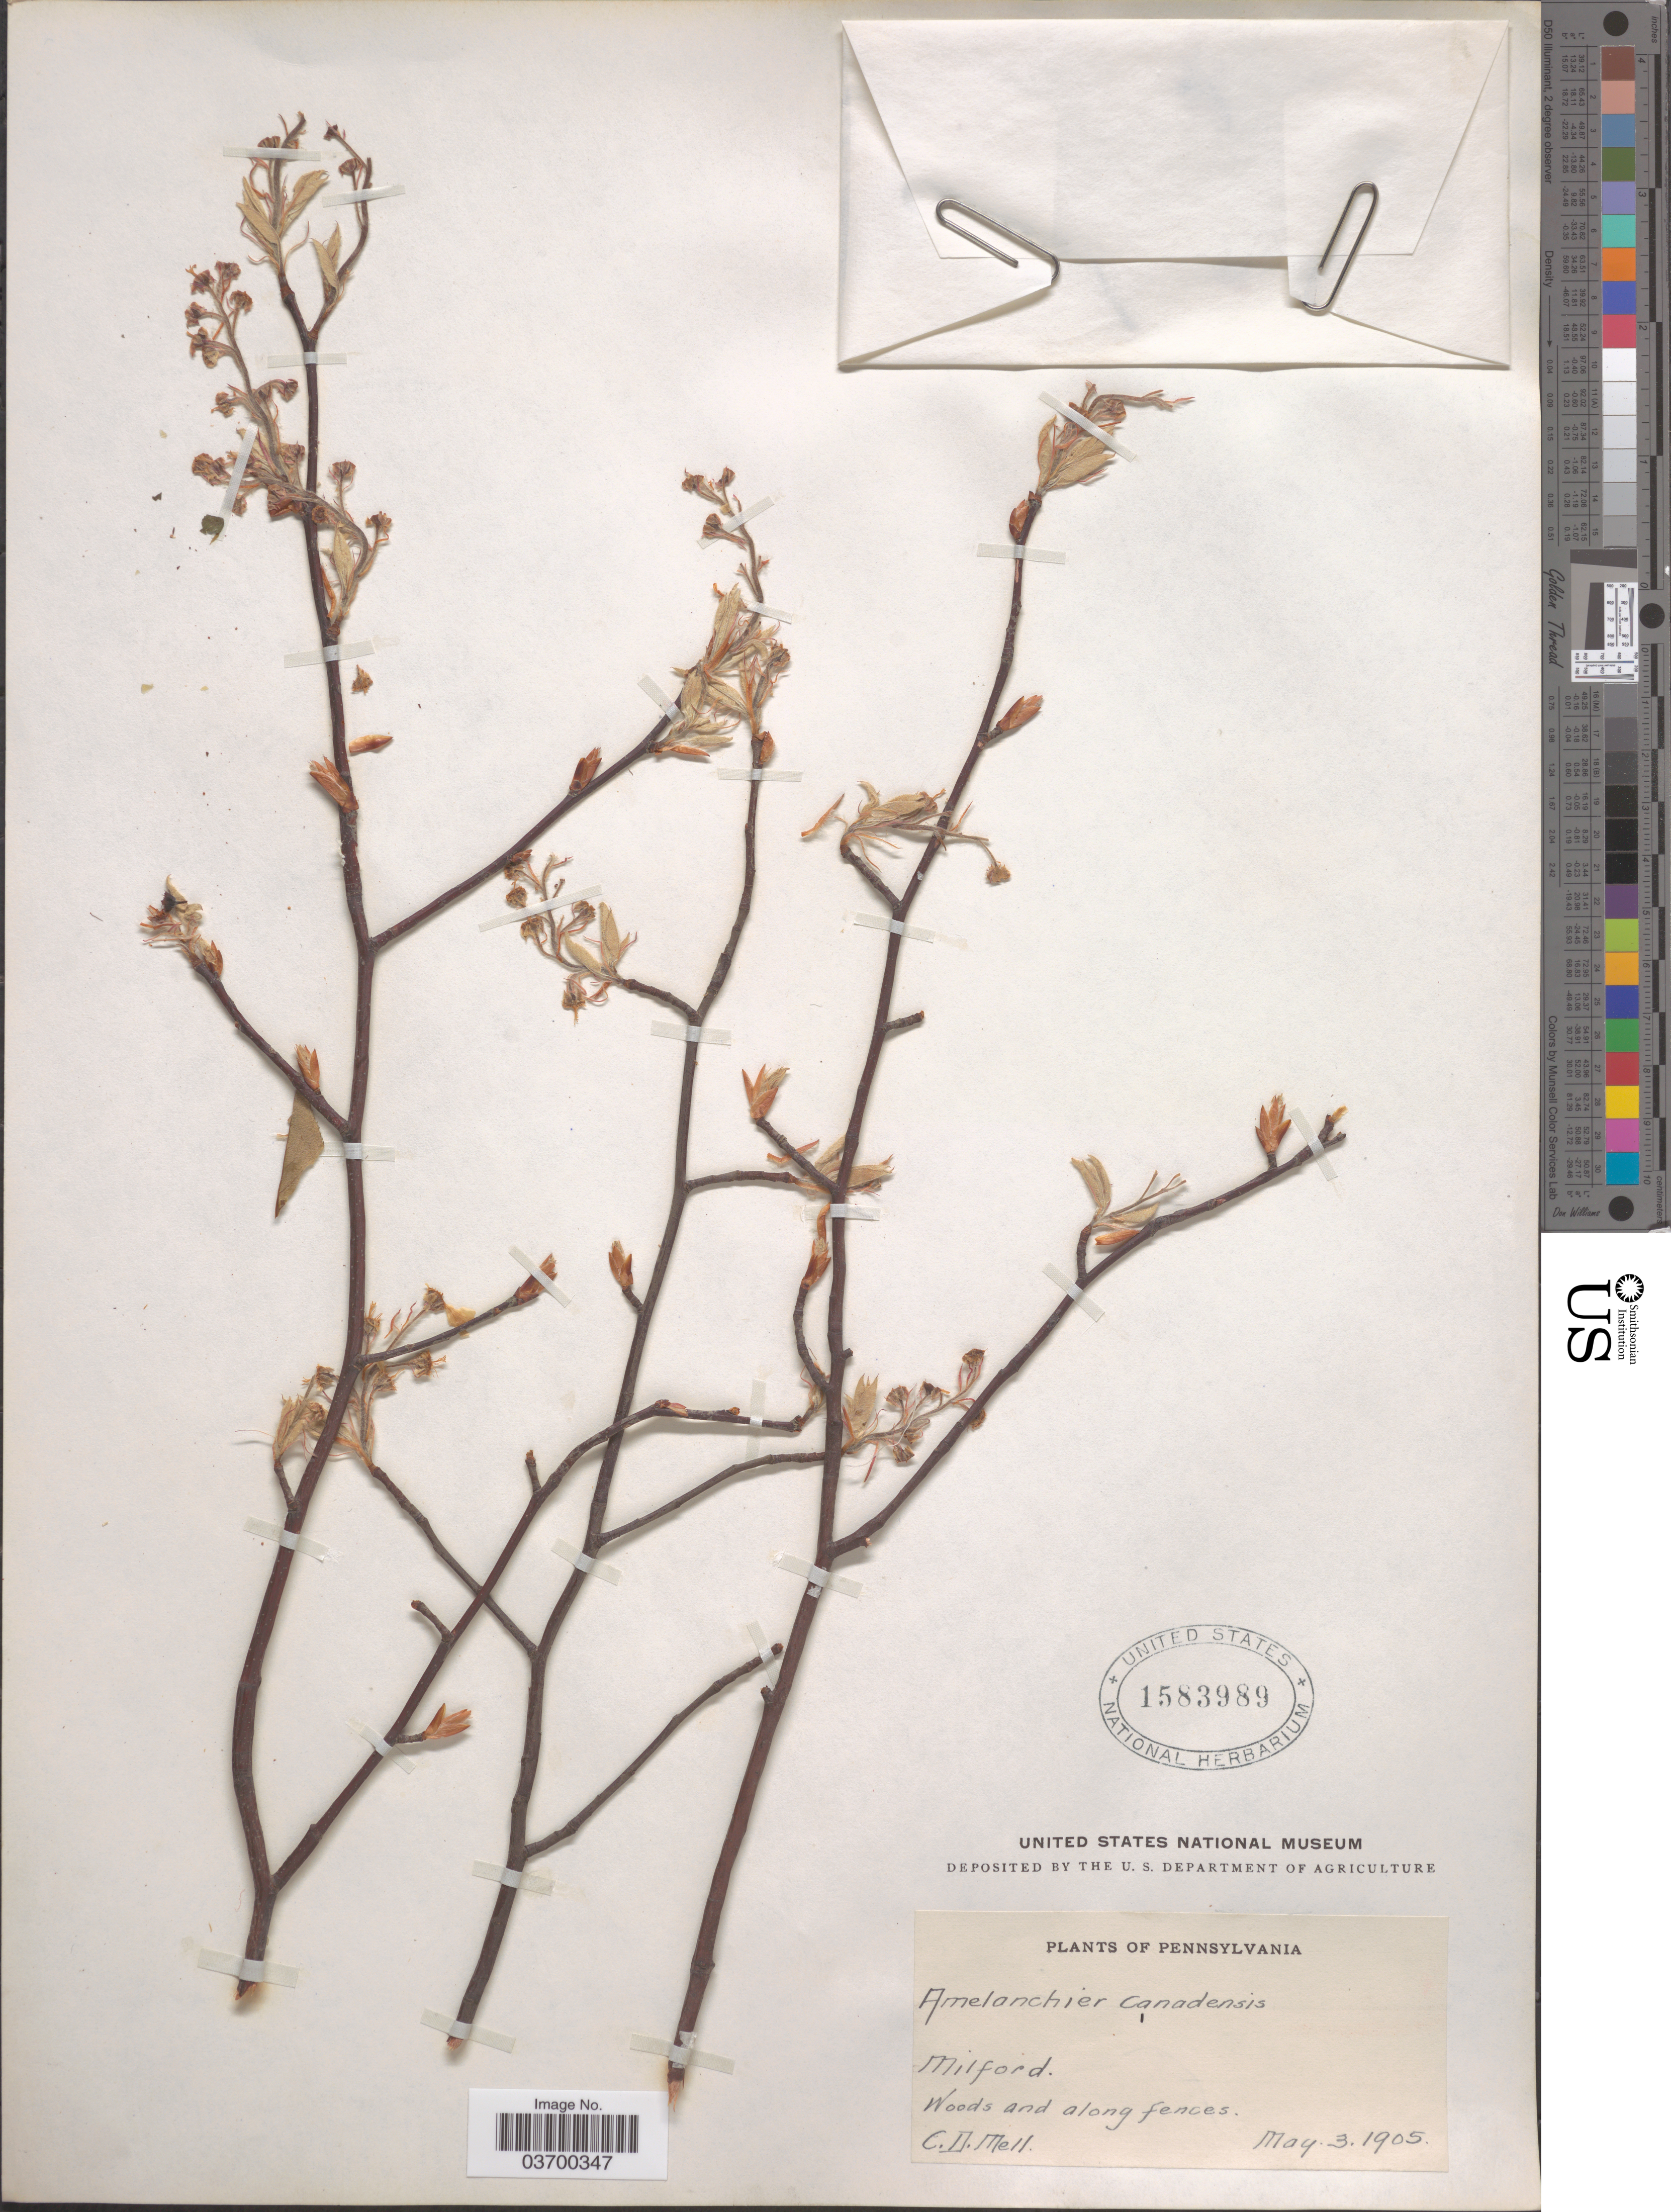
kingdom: Plantae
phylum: Tracheophyta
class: Magnoliopsida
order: Rosales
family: Rosaceae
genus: Amelanchier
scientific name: Amelanchier canadensis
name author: (L.) Medic.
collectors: C. D. Mell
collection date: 1905-05-03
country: United States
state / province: Pennsylvania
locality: Milford.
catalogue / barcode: US 1583989